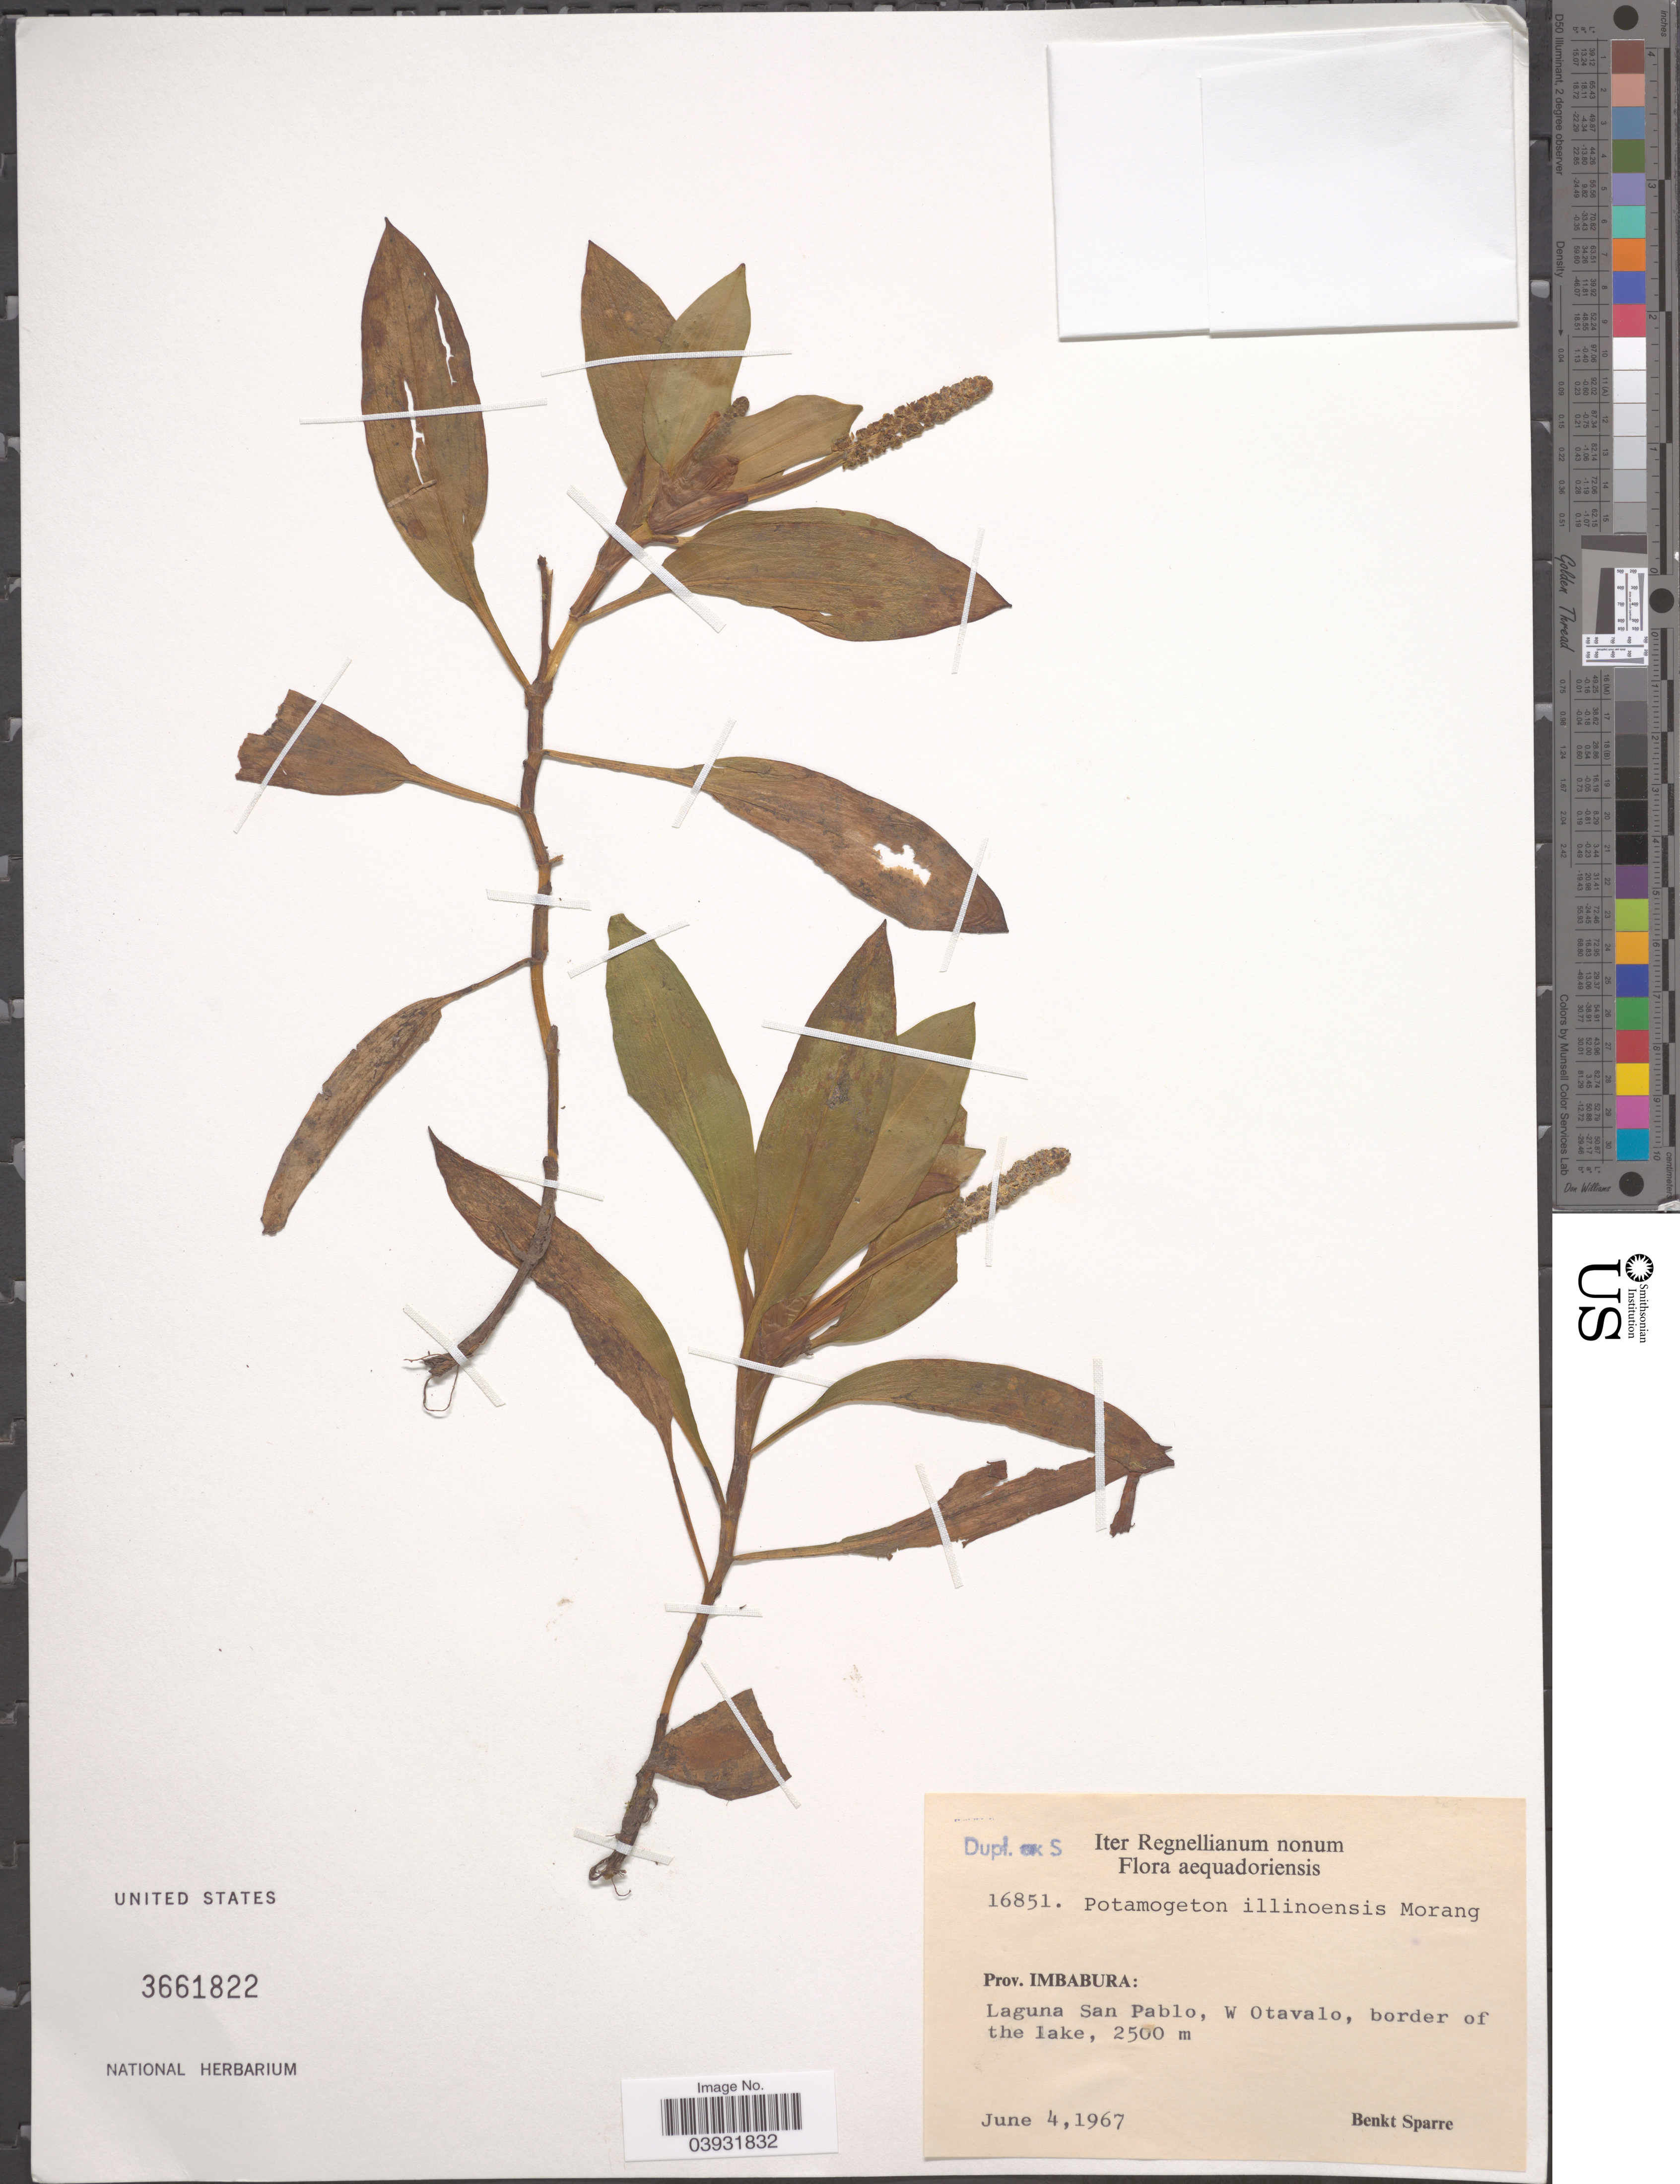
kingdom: Plantae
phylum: Tracheophyta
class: Liliopsida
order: Alismatales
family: Potamogetonaceae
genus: Potamogeton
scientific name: Potamogeton illinoensis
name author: Morong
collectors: B. Sparre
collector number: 16851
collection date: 1967-06-04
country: Ecuador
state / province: Imbabura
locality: Aequadoriensis. Laguna San Pablo, W Otavalo, border of the lake.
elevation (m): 2500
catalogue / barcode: US 3661822